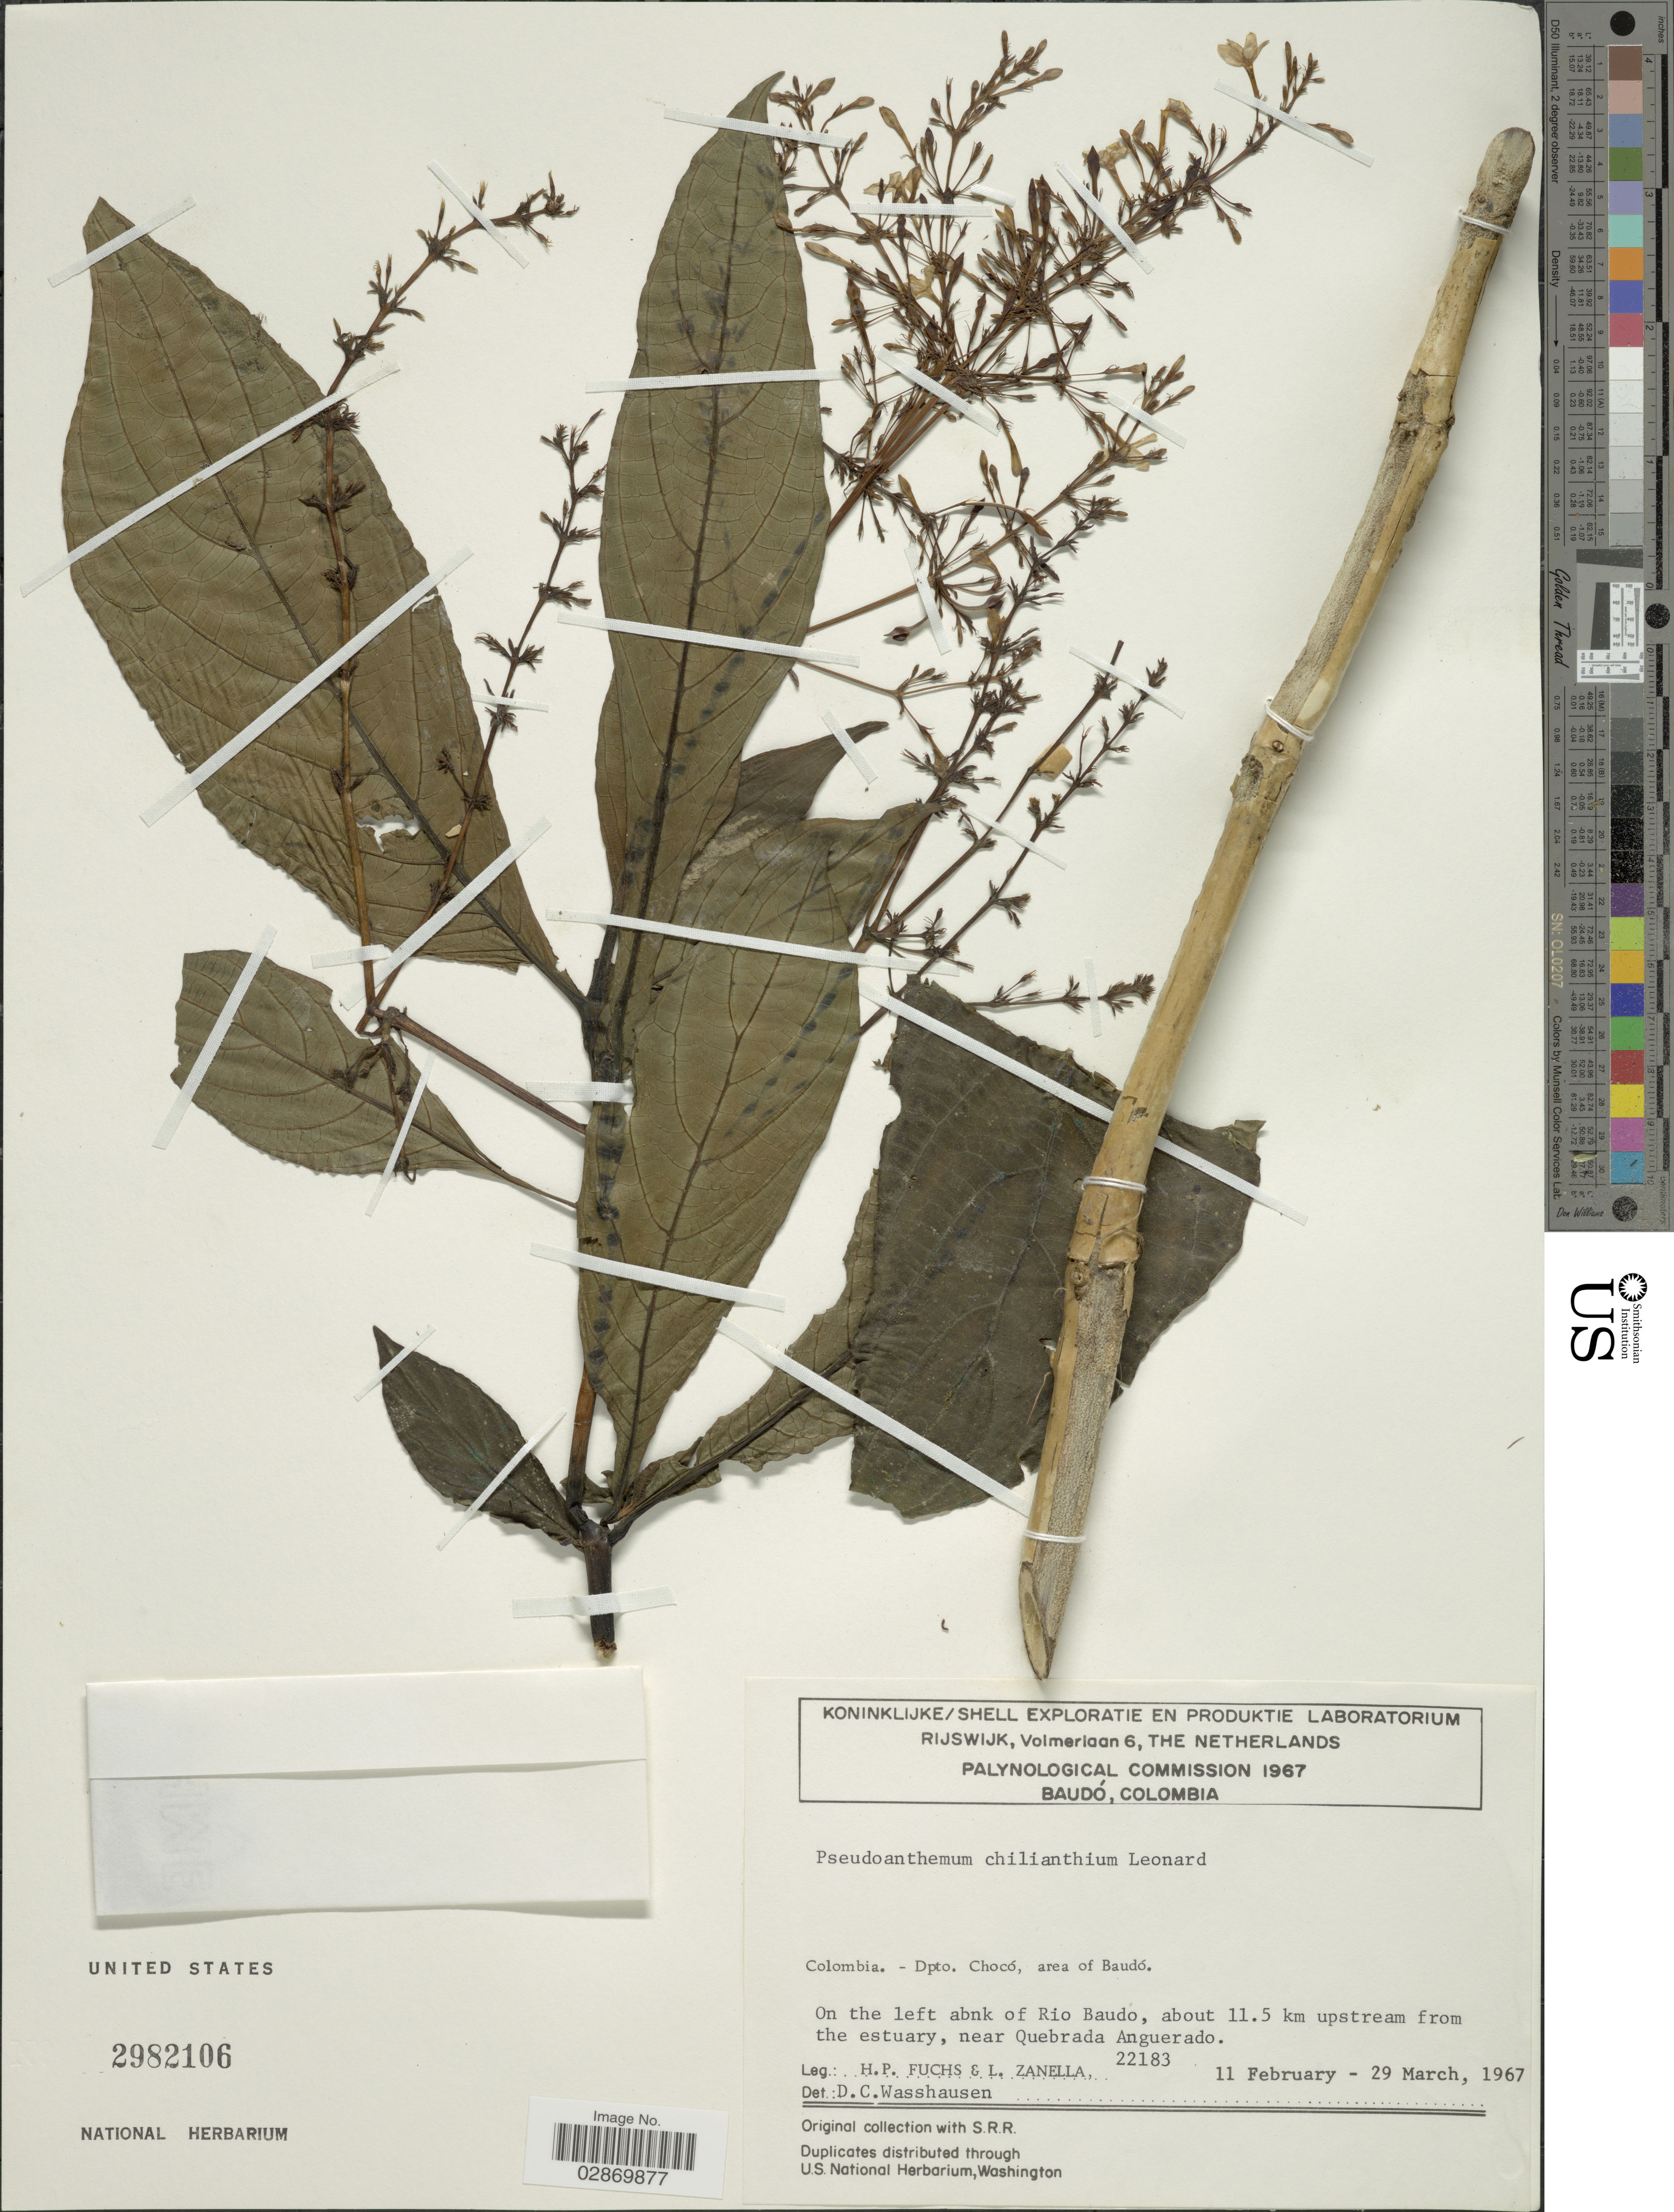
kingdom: Plantae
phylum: Tracheophyta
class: Magnoliopsida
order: Lamiales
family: Acanthaceae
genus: Pseuderanthemum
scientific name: Pseuderanthemum chilianthium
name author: Leonard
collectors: H. P. Fuchs & L. Zanella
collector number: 22183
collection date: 1967-02-11/1967-03-29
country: Colombia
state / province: Chocó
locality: Dpto. Chocó, area of Baudó. On the left abnk of Rio Baudo, about 11.5 km upstream from the estuary, near Quebrada Anguerado.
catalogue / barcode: US 2982106